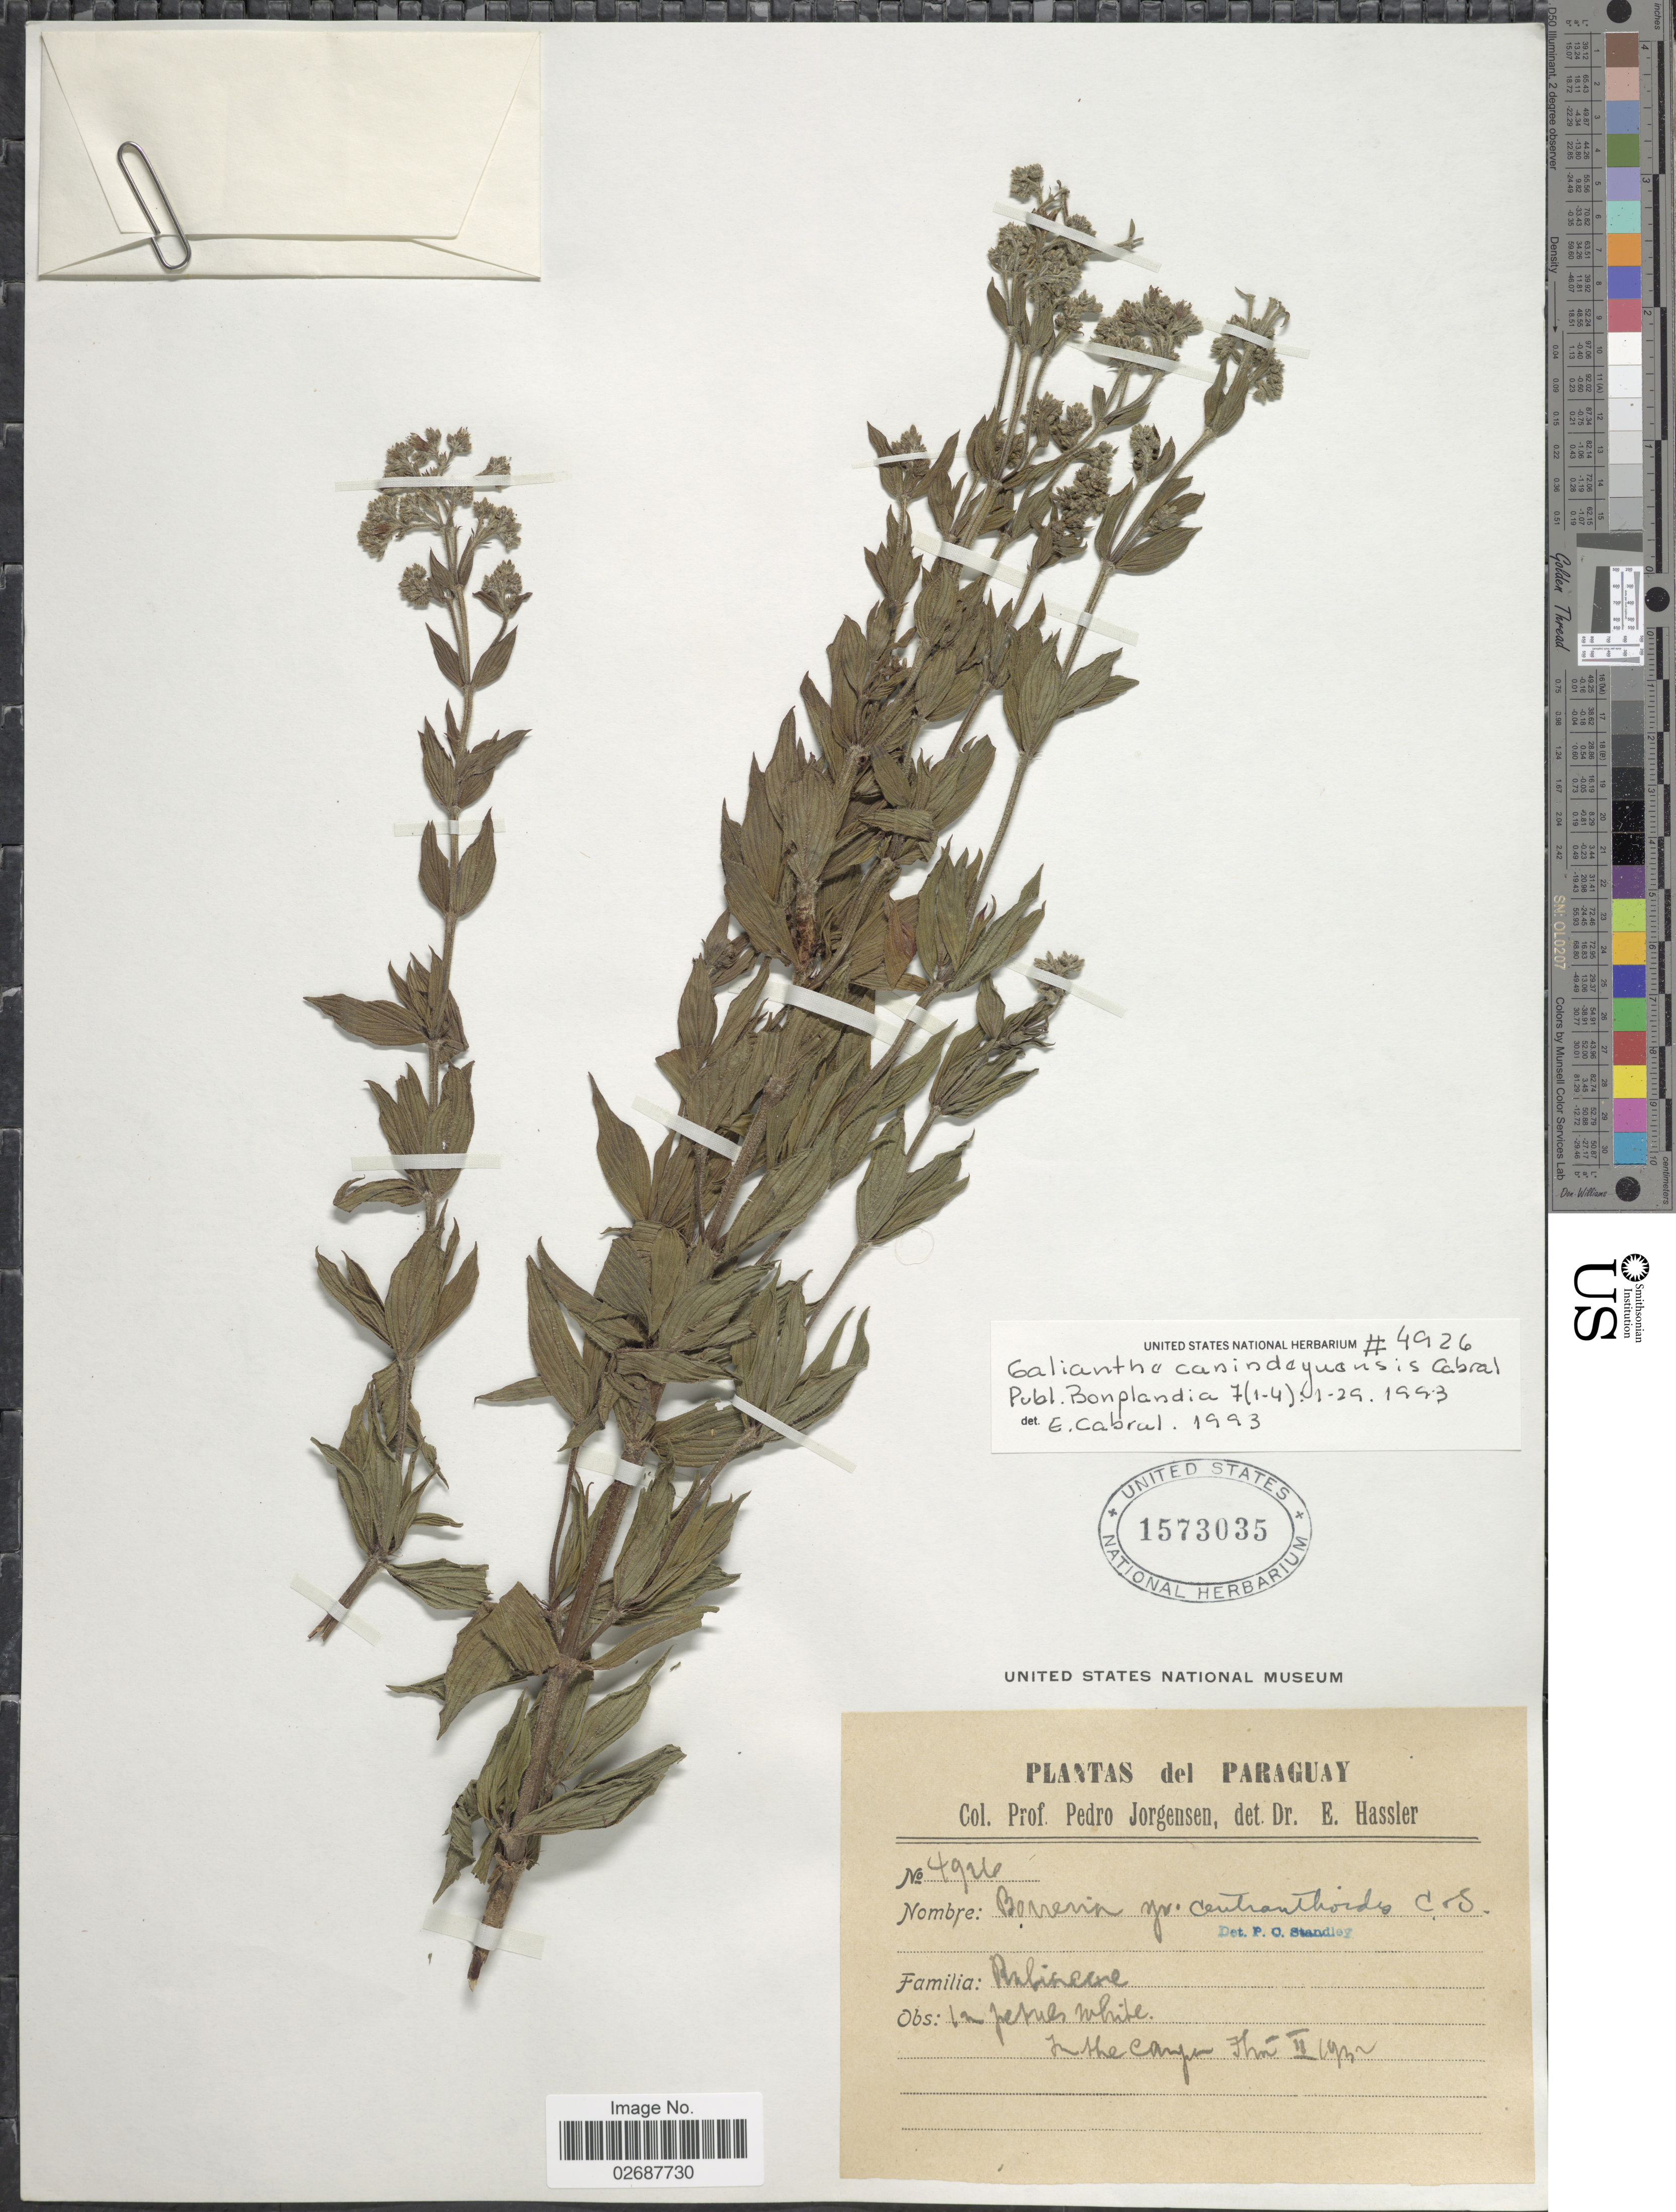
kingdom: Plantae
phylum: Tracheophyta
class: Magnoliopsida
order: Gentianales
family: Rubiaceae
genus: Galianthe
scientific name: Galianthe canindeyuensis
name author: E.L. Cabral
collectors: P. Jörgensen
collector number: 4926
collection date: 1932-02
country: Paraguay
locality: Ilha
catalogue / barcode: US 1573035